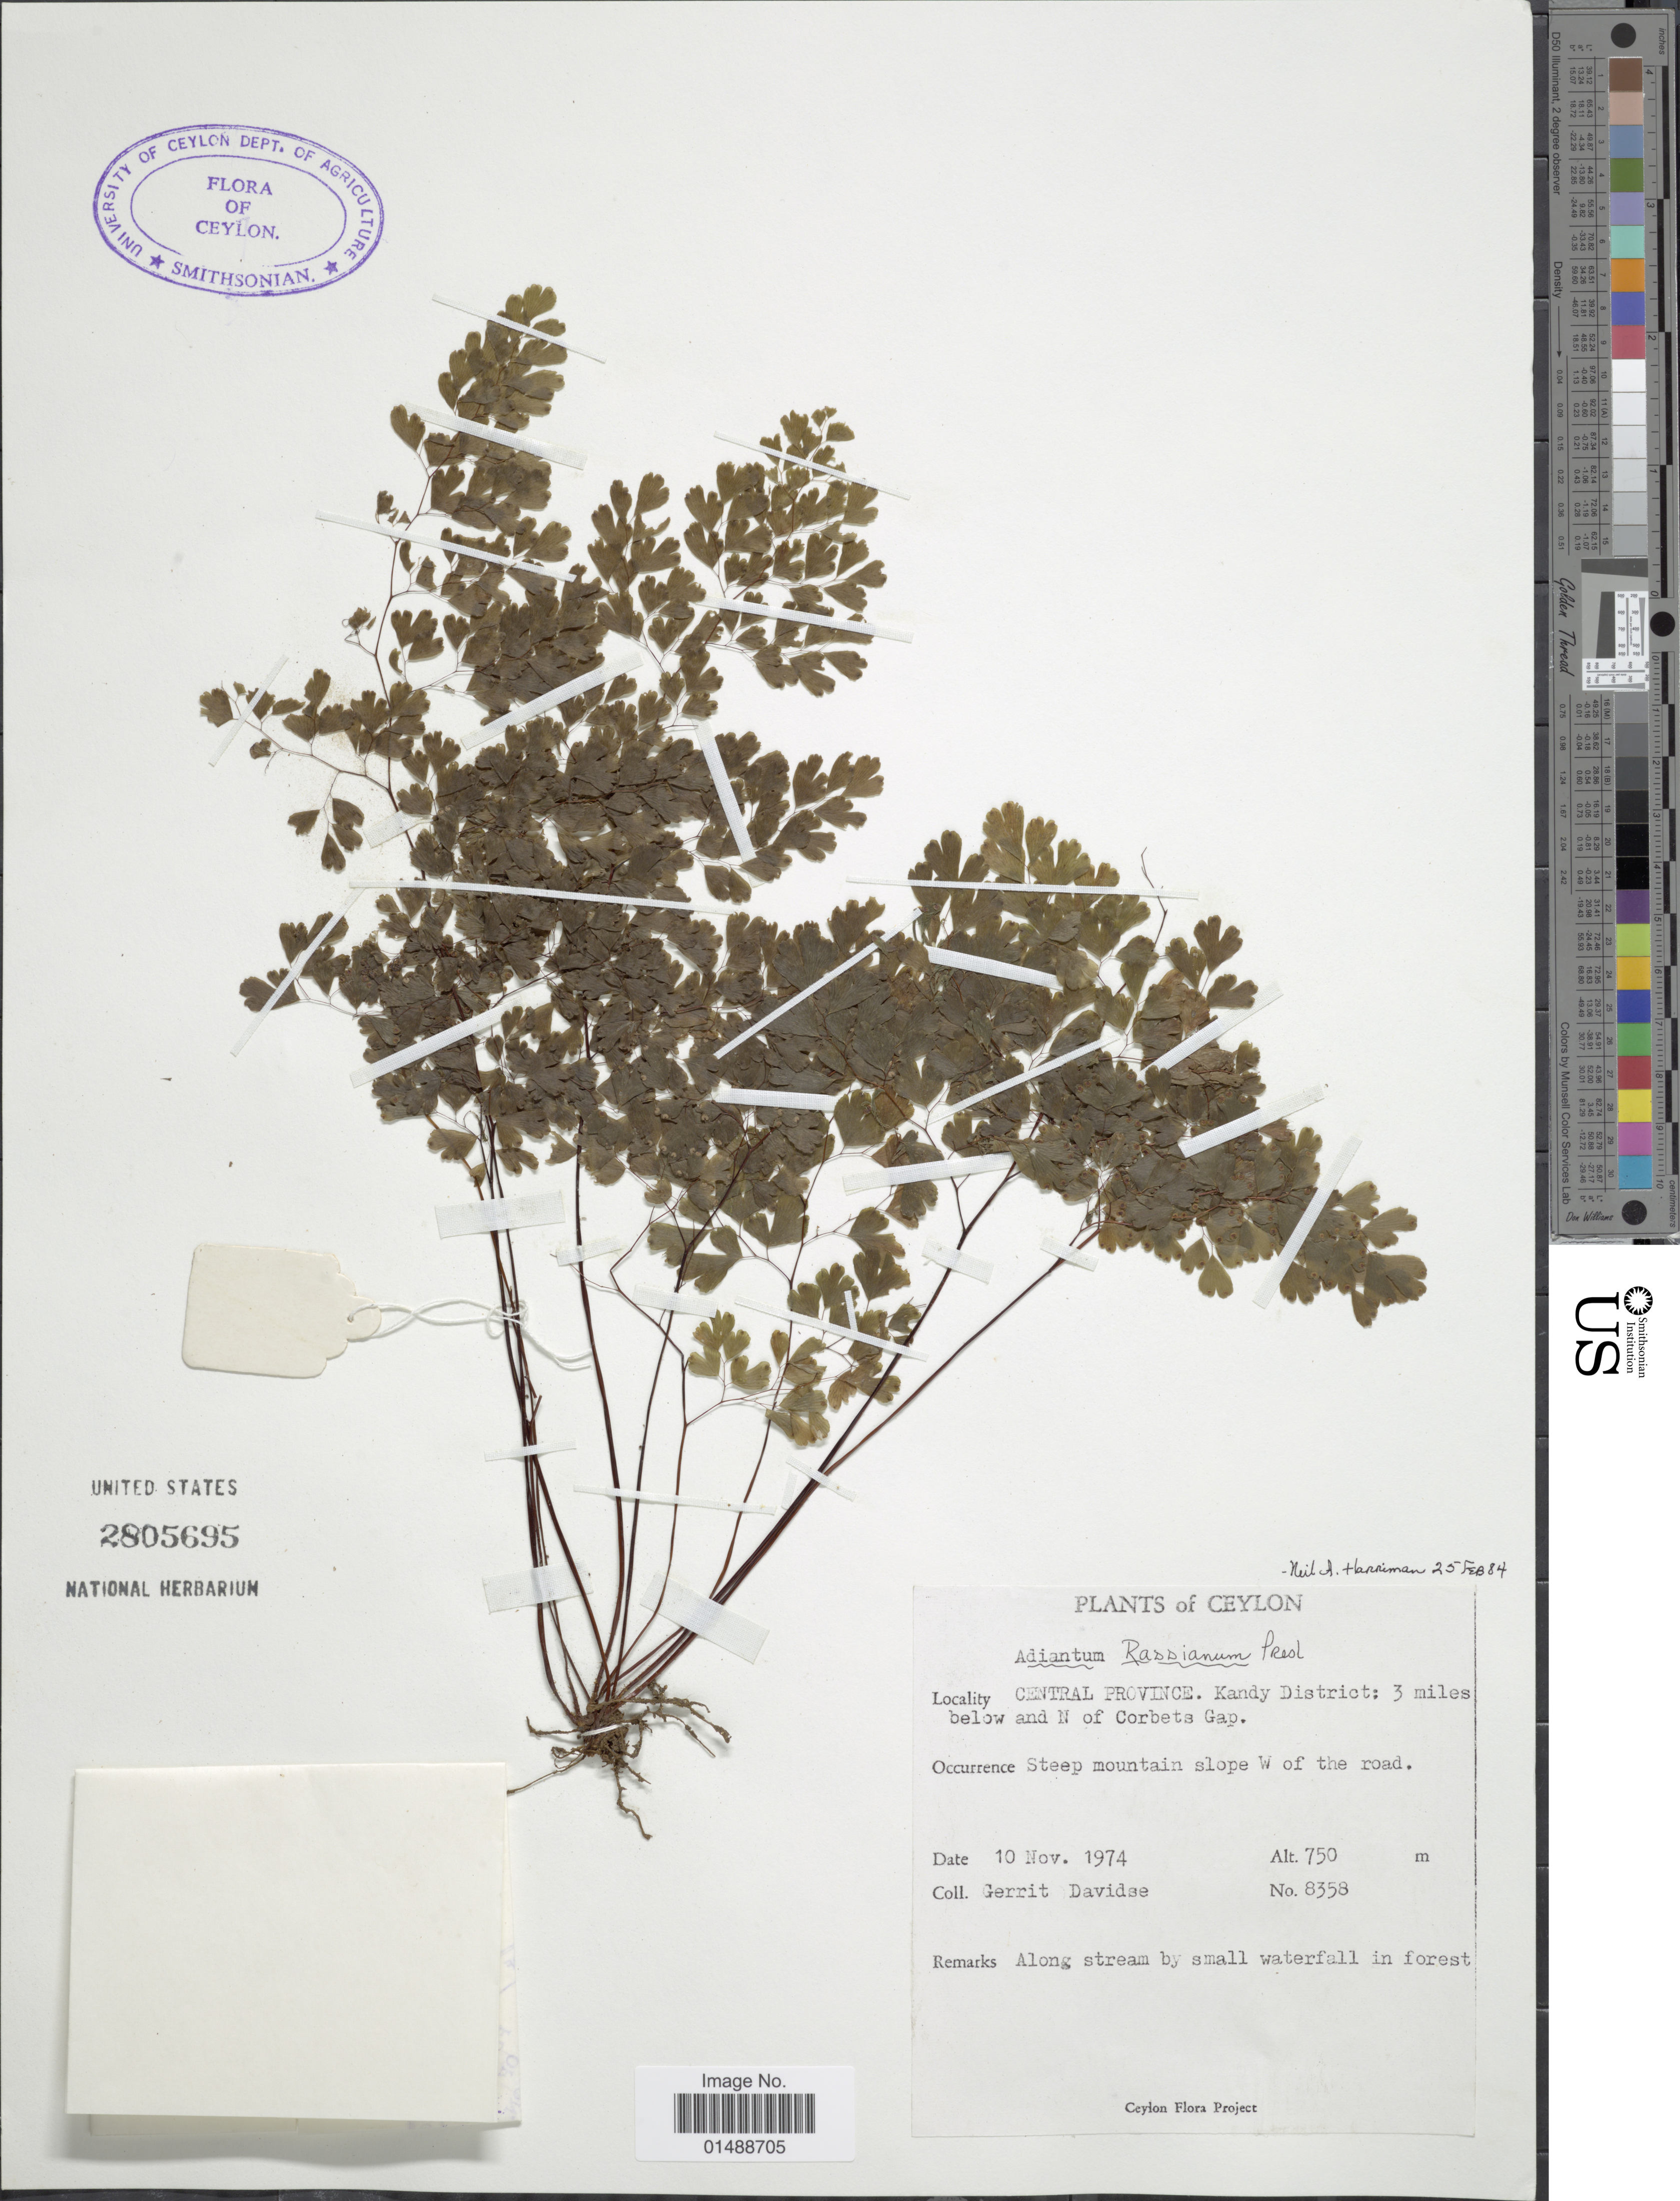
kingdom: Plantae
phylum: Tracheophyta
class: Polypodiopsida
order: Polypodiales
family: Pteridaceae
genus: Adiantum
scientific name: Adiantum raddianum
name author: C. Presl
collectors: G. Davidse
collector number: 8358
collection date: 1974-11-10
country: Sri Lanka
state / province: Central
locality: Ceylon, Central Province. Kandy District, 3 miles below and N of Corbets Gap.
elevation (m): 750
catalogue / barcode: US 2805695